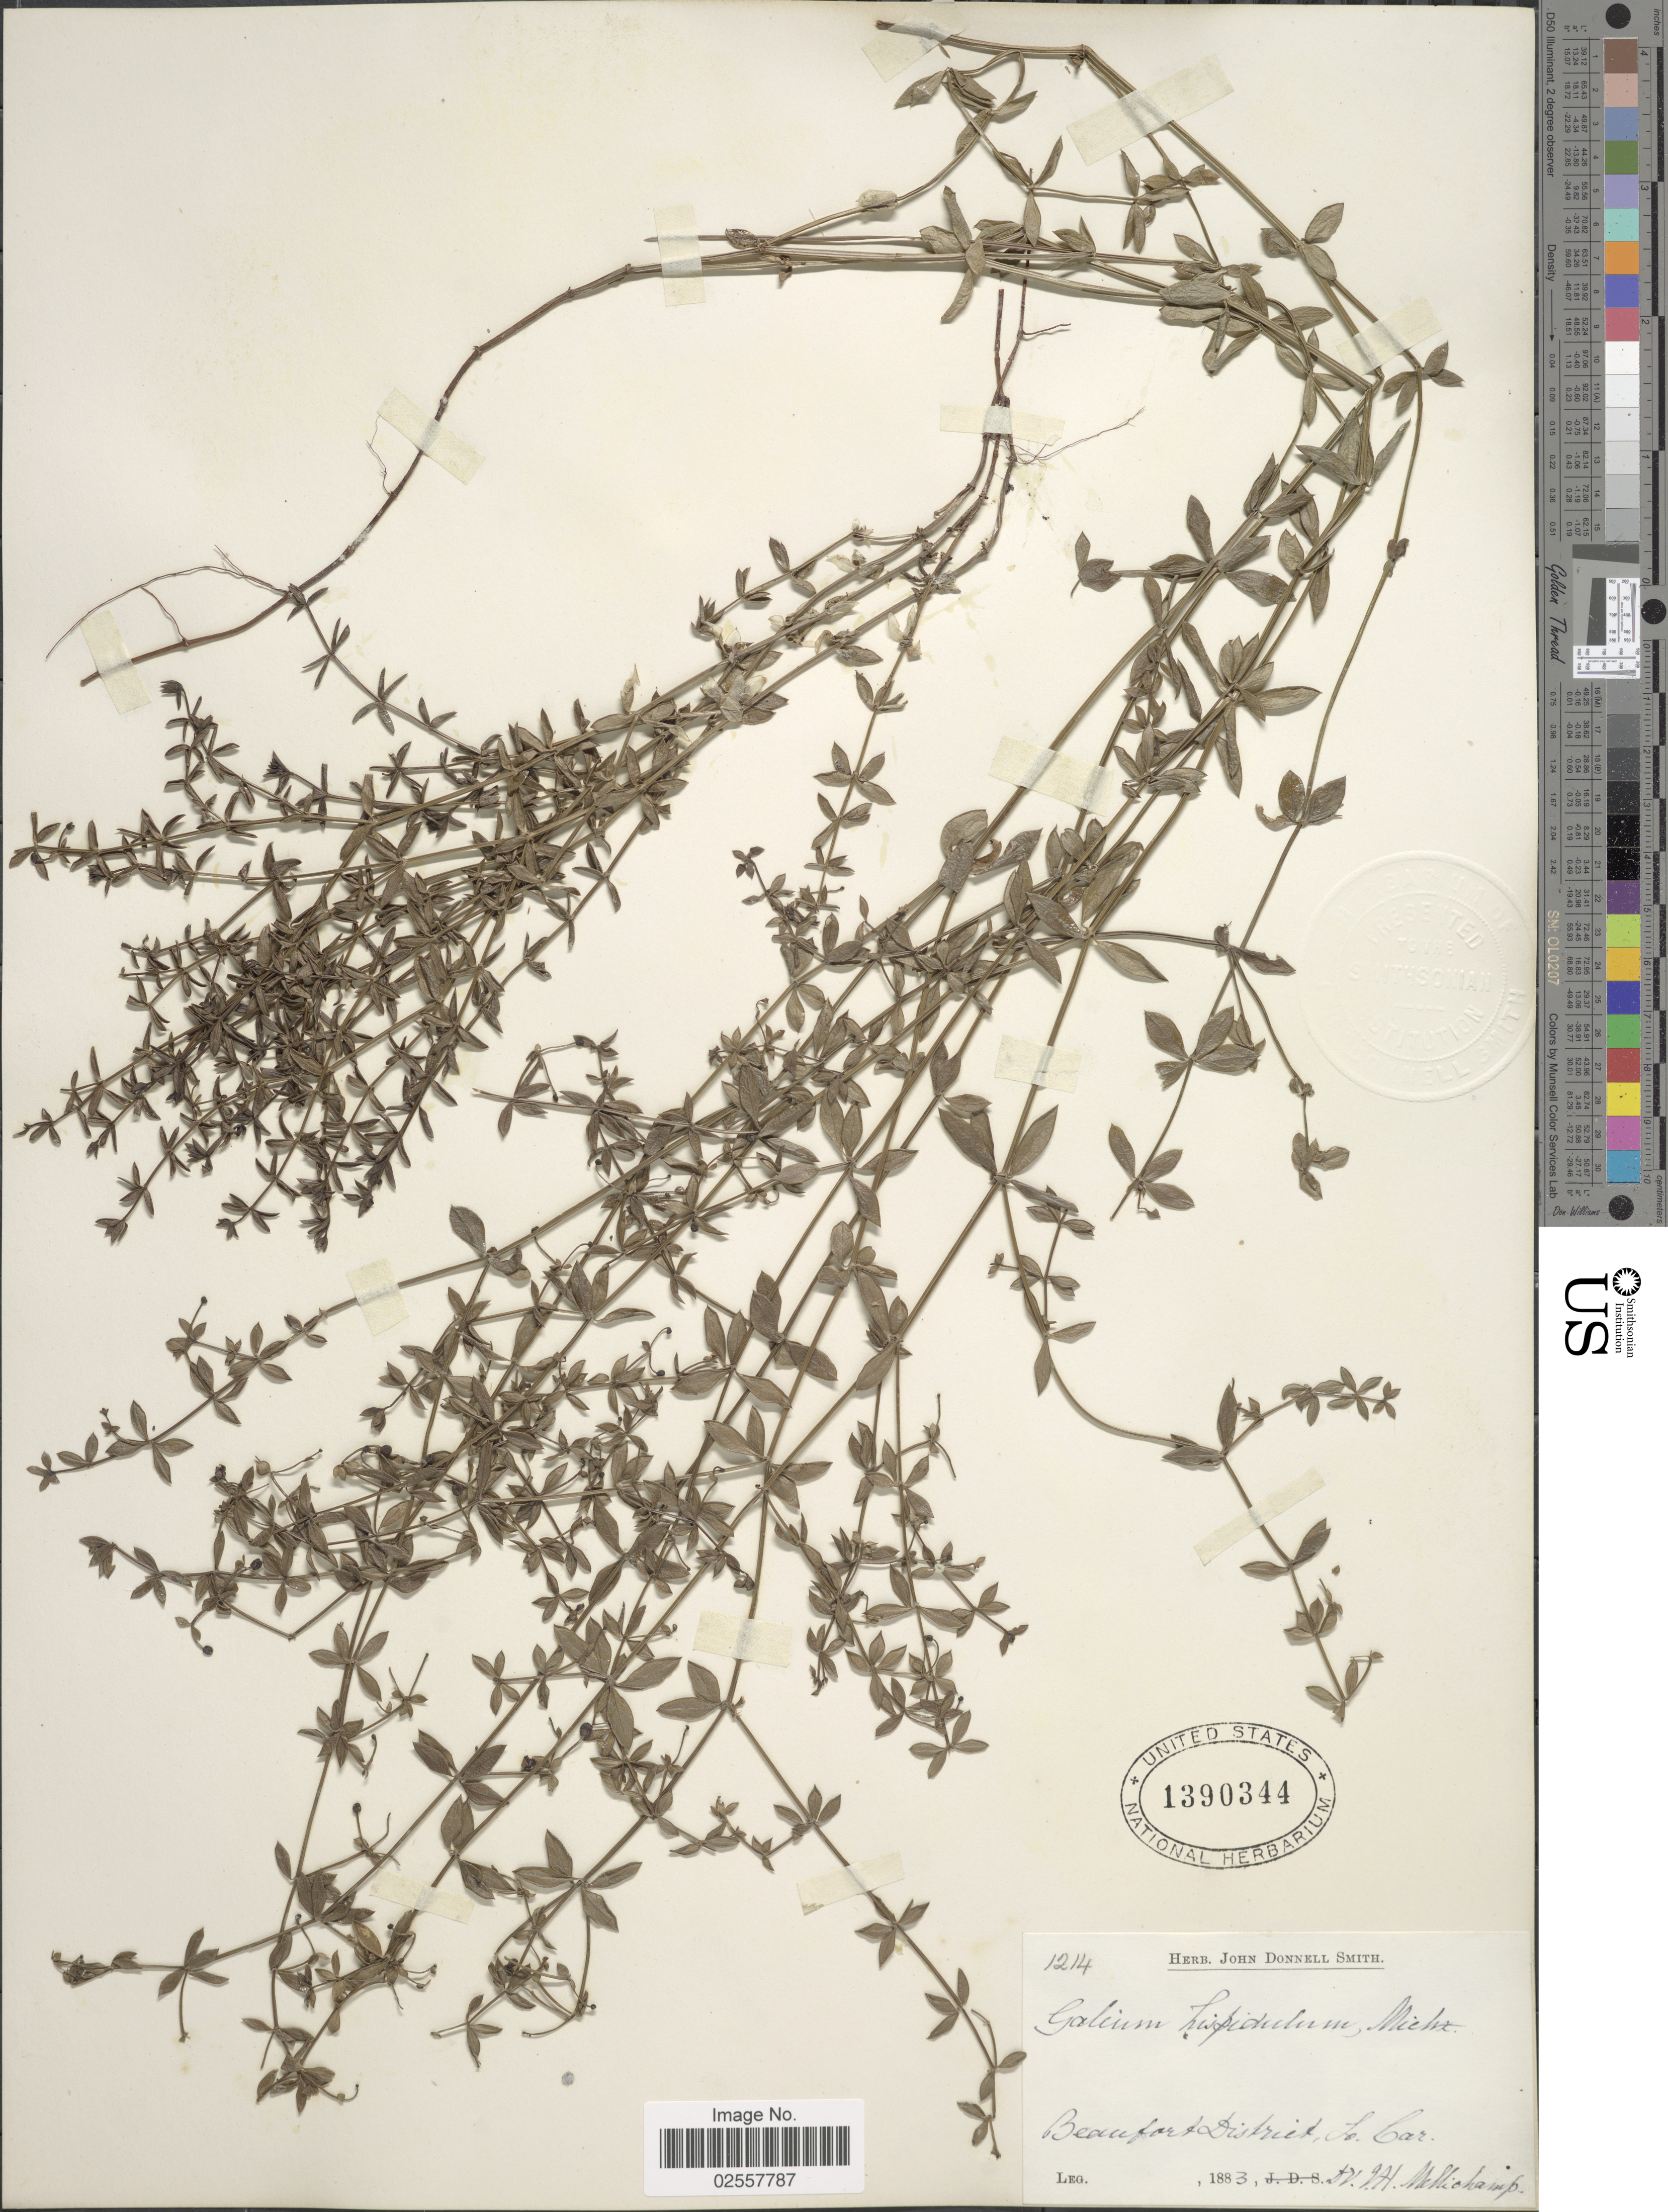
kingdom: Plantae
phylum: Tracheophyta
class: Magnoliopsida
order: Gentianales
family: Rubiaceae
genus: Galium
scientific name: Galium hispidulum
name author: Michx.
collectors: J. H. Mellichamp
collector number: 1214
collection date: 1883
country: United States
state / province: South Carolina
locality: Beauford District, So. Car.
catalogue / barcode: US 1390344